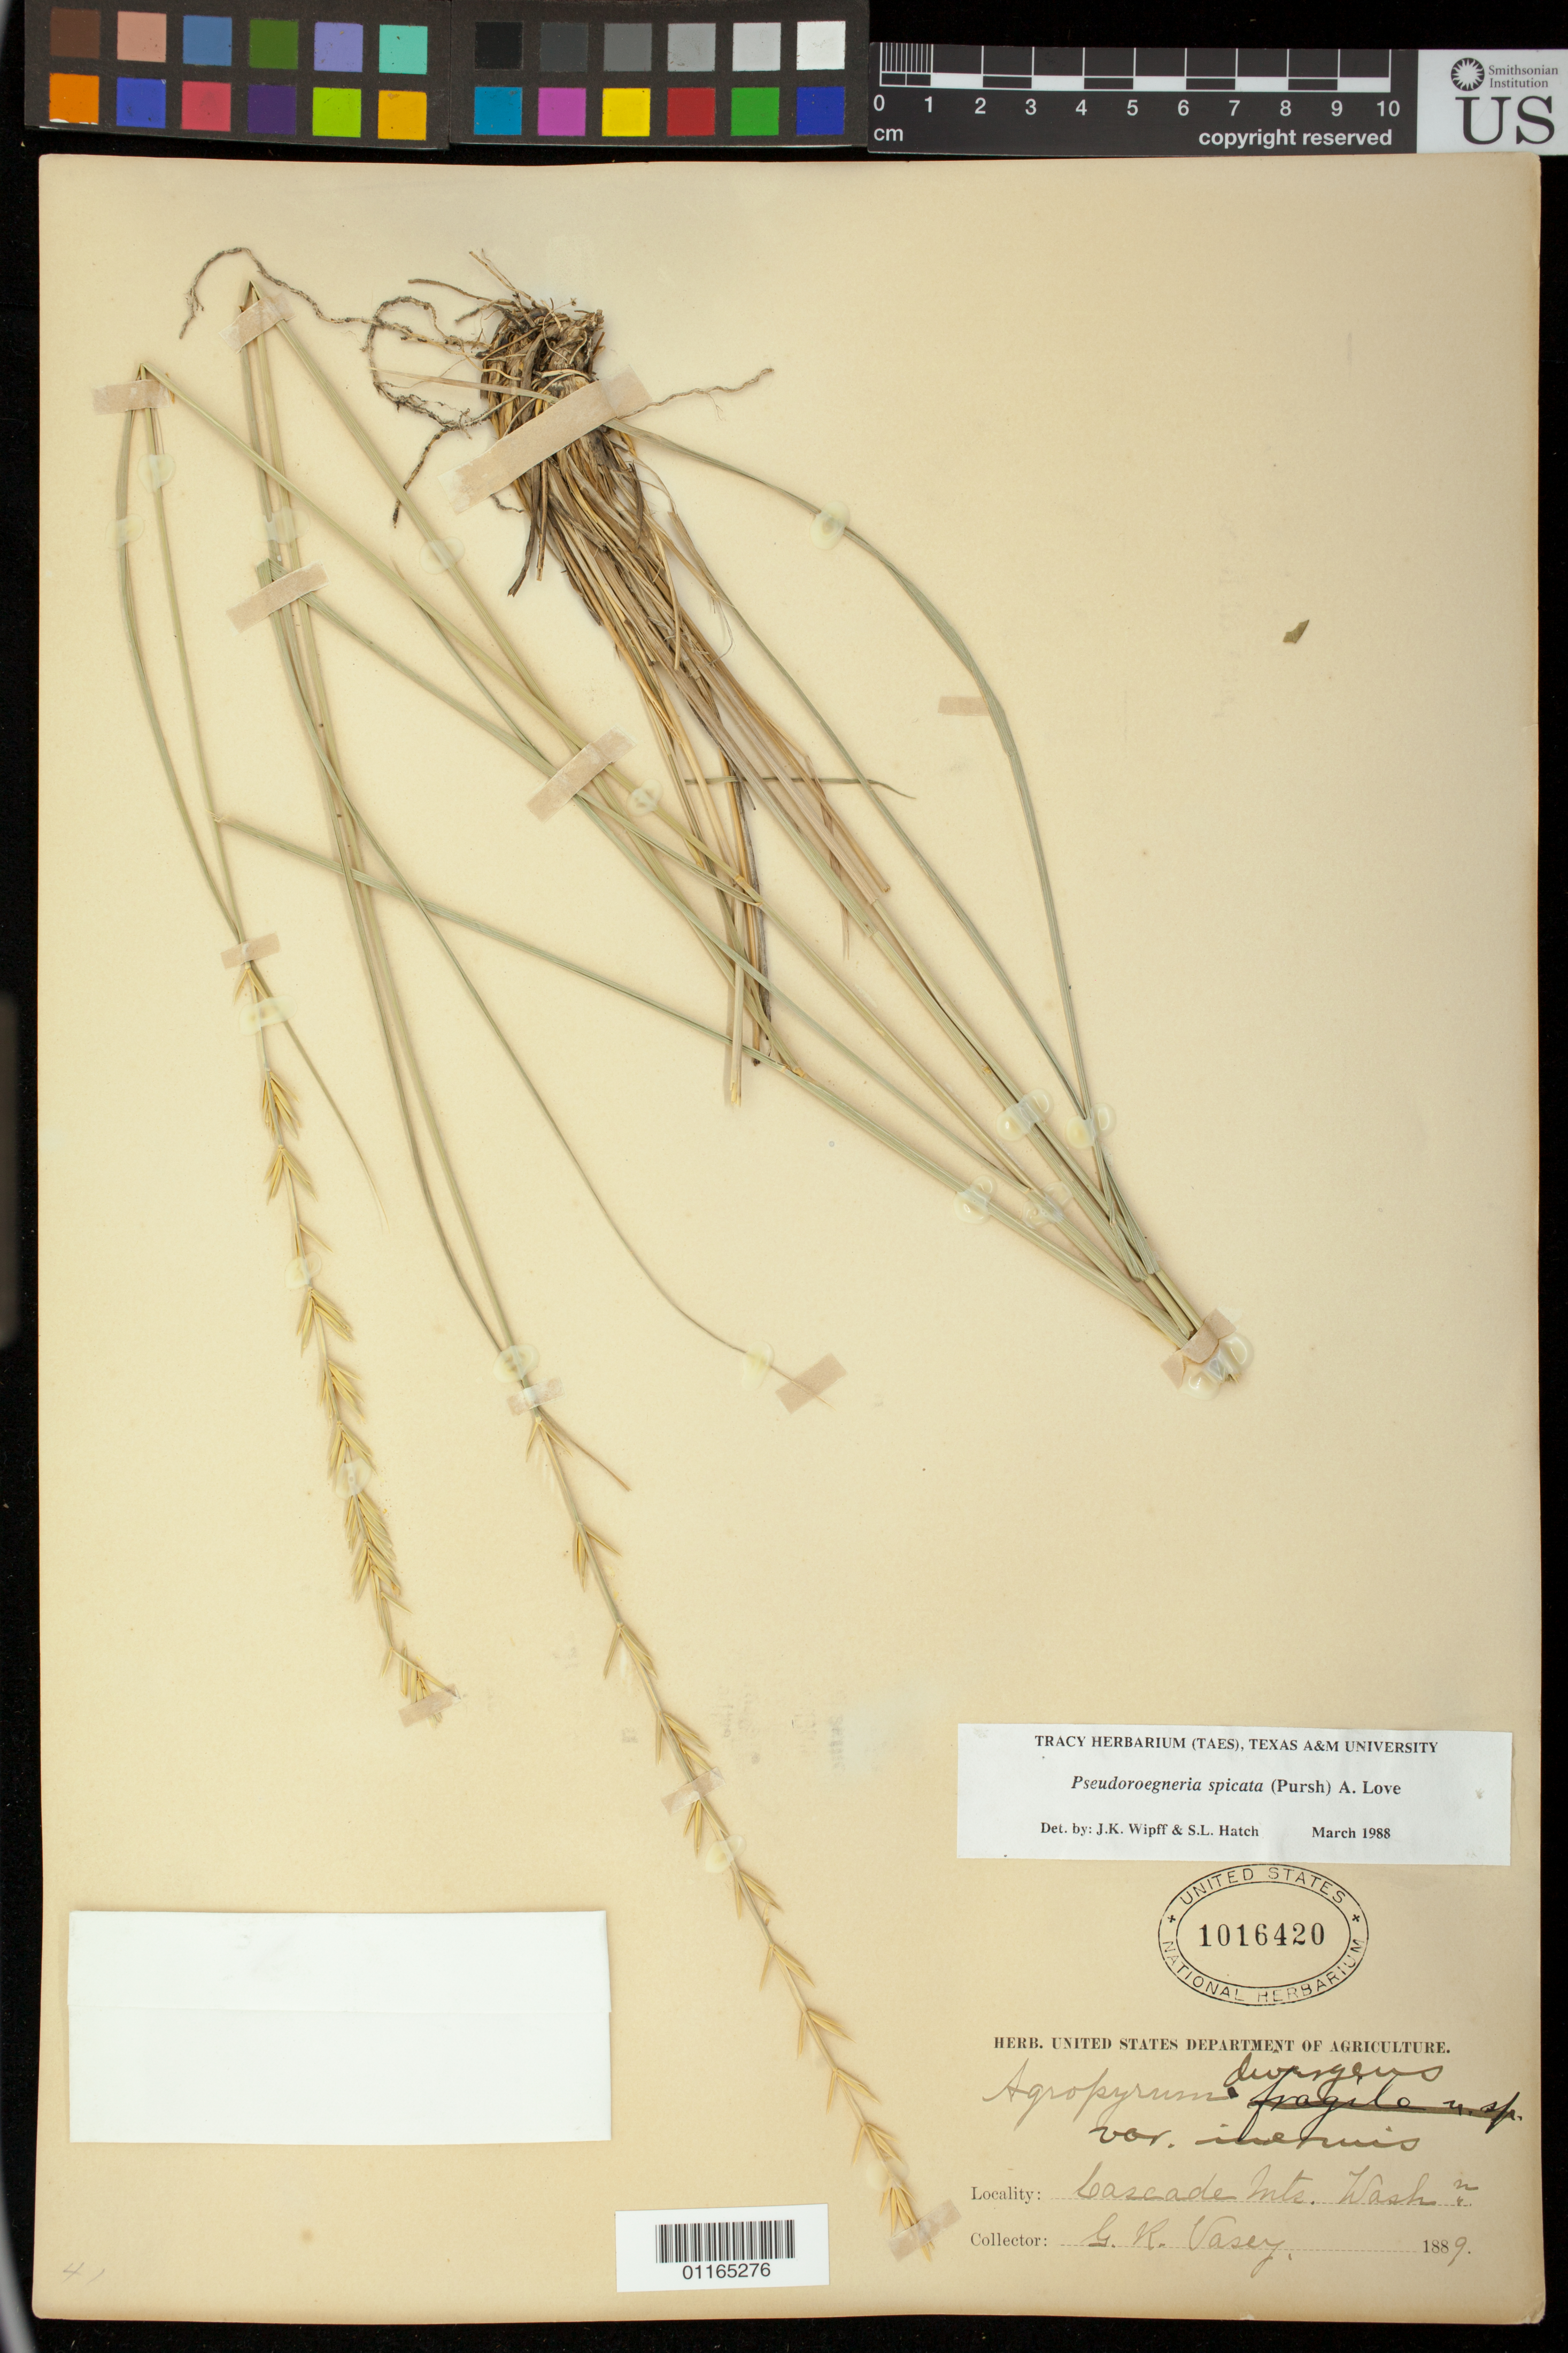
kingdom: Plantae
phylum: Tracheophyta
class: Liliopsida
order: Poales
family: Poaceae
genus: Agropyron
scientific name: Agropyron divergens var. inerme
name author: Scribn. & J.G. Sm.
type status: Syntype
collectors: G. R. Vasey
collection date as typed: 1889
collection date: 1889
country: United States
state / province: Washington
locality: Cascade Mts.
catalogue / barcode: US 1016420